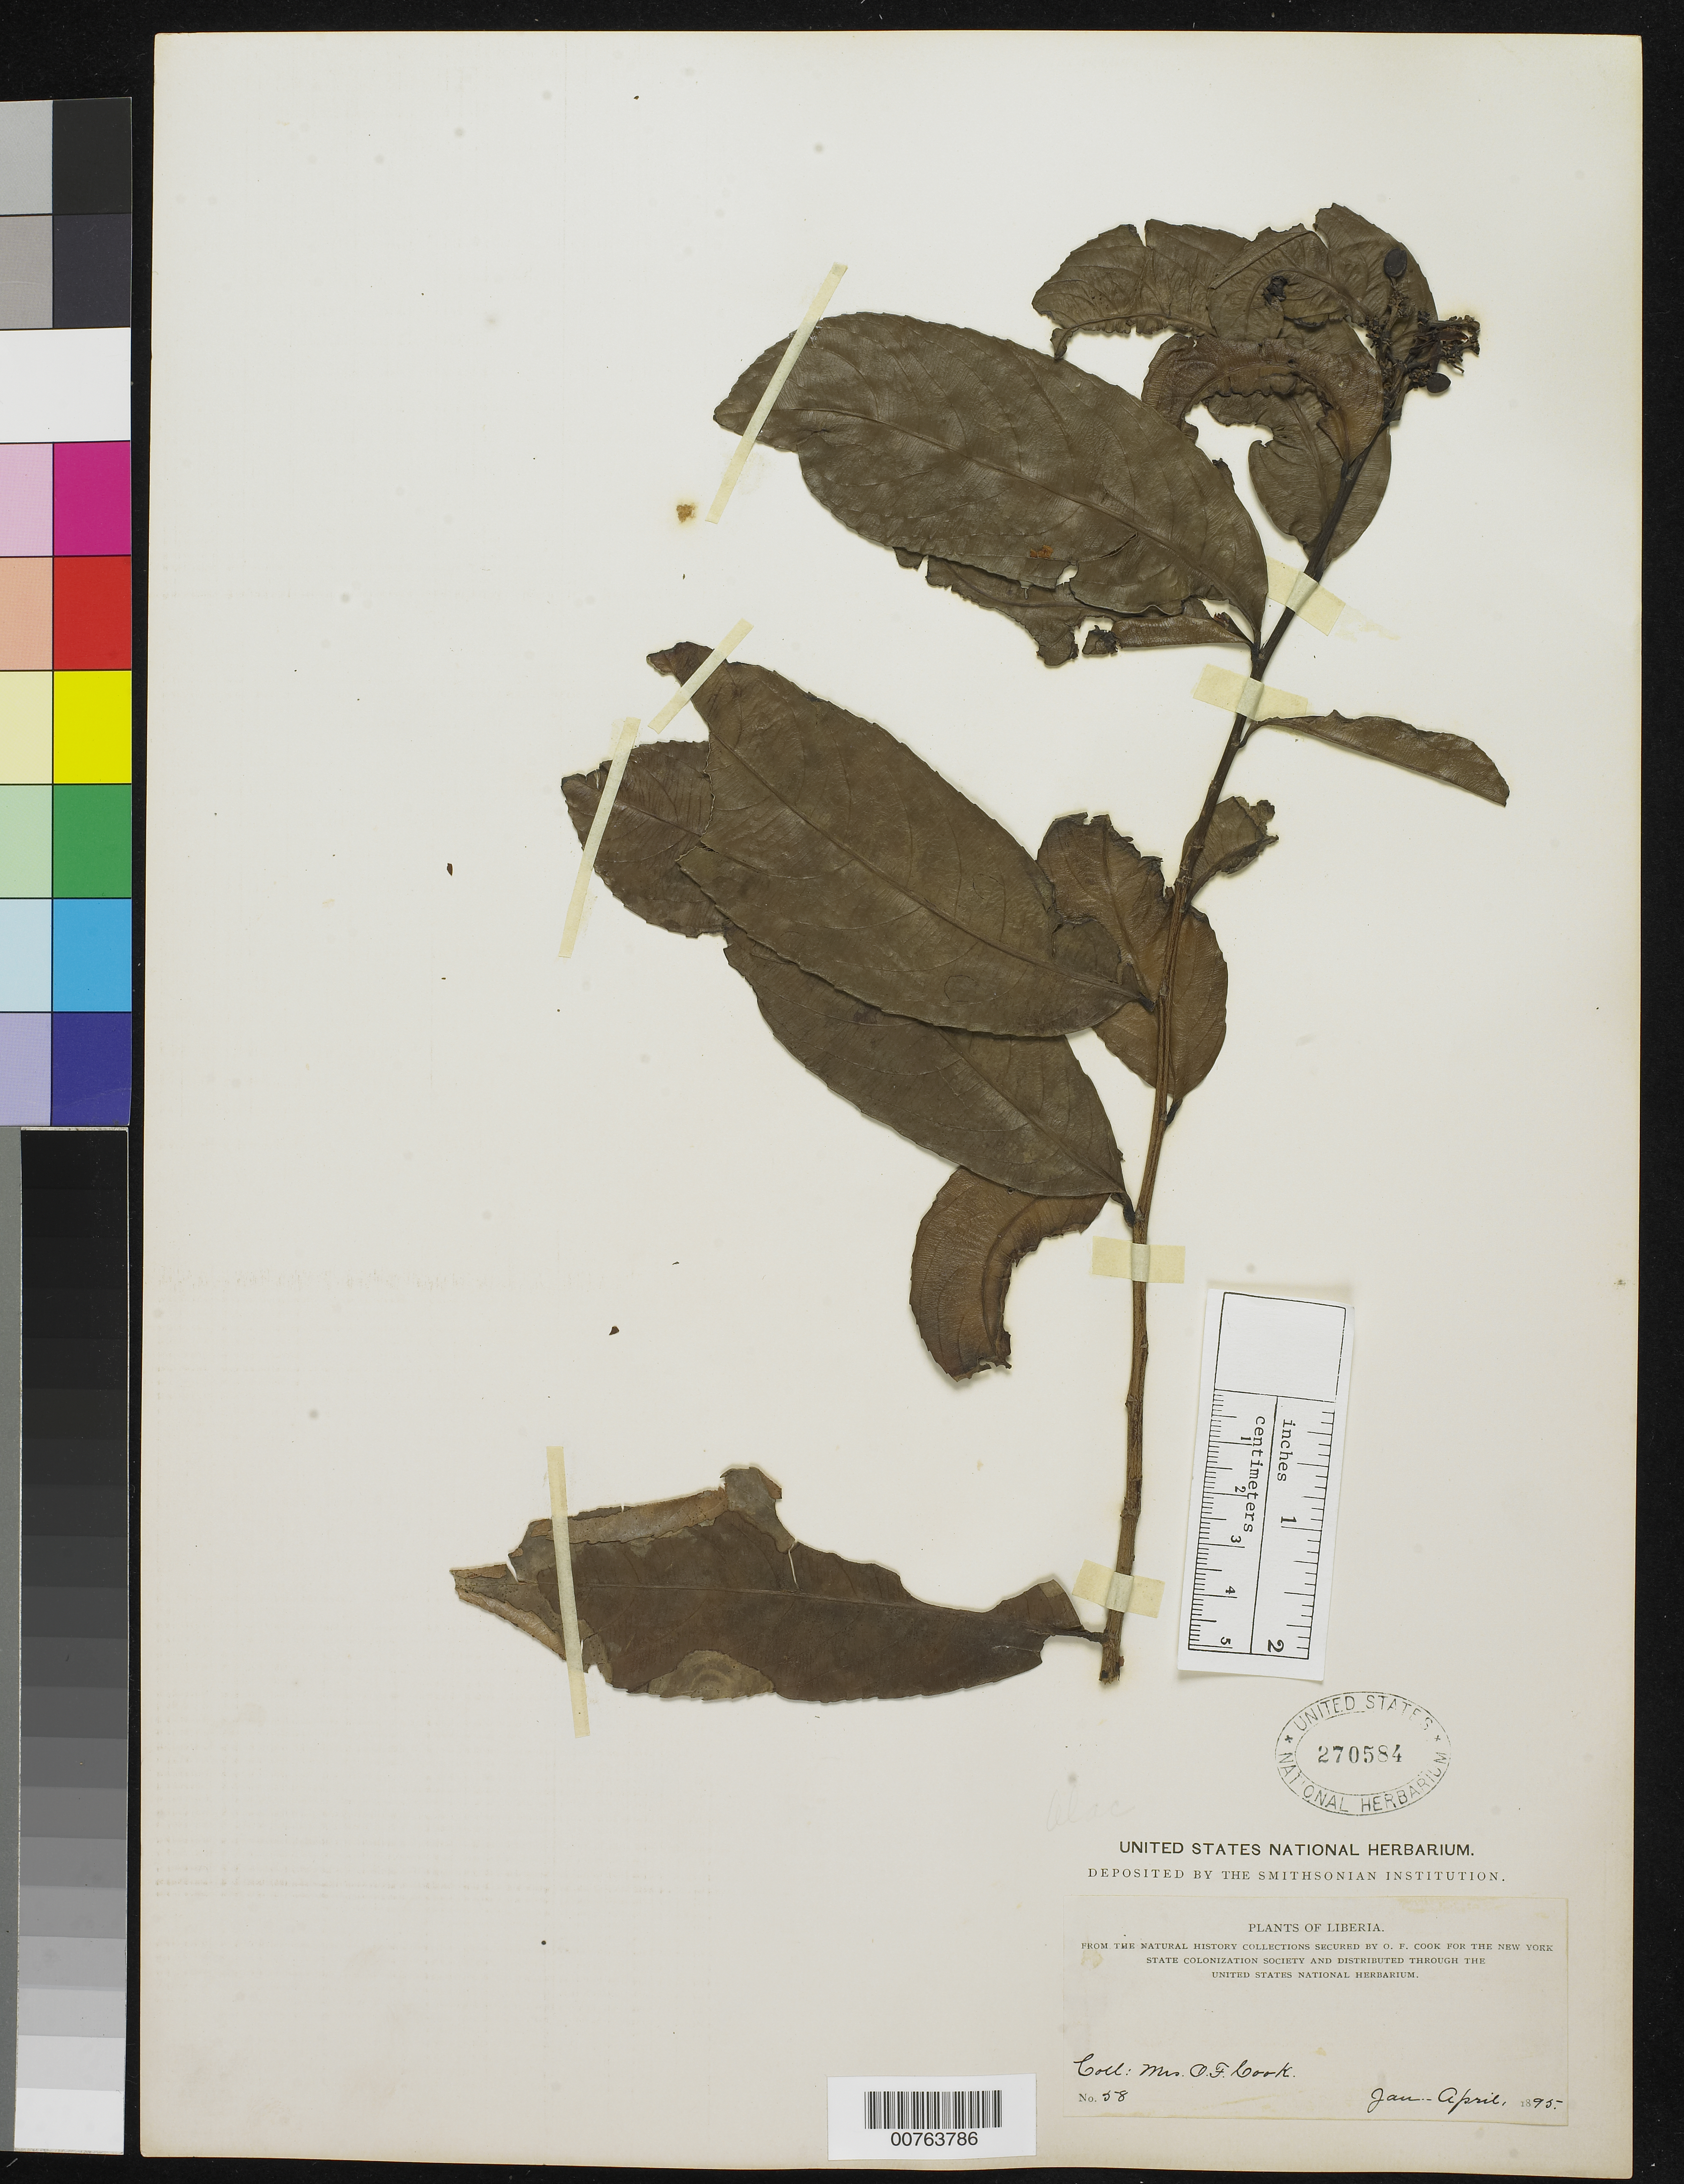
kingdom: Plantae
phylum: Tracheophyta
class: Magnoliopsida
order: Santalales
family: Olacaceae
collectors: Alice C. Cook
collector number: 58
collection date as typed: Jan 1895 to -- Apr 1895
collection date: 1895-01/1895-04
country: Liberia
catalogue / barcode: US 270584